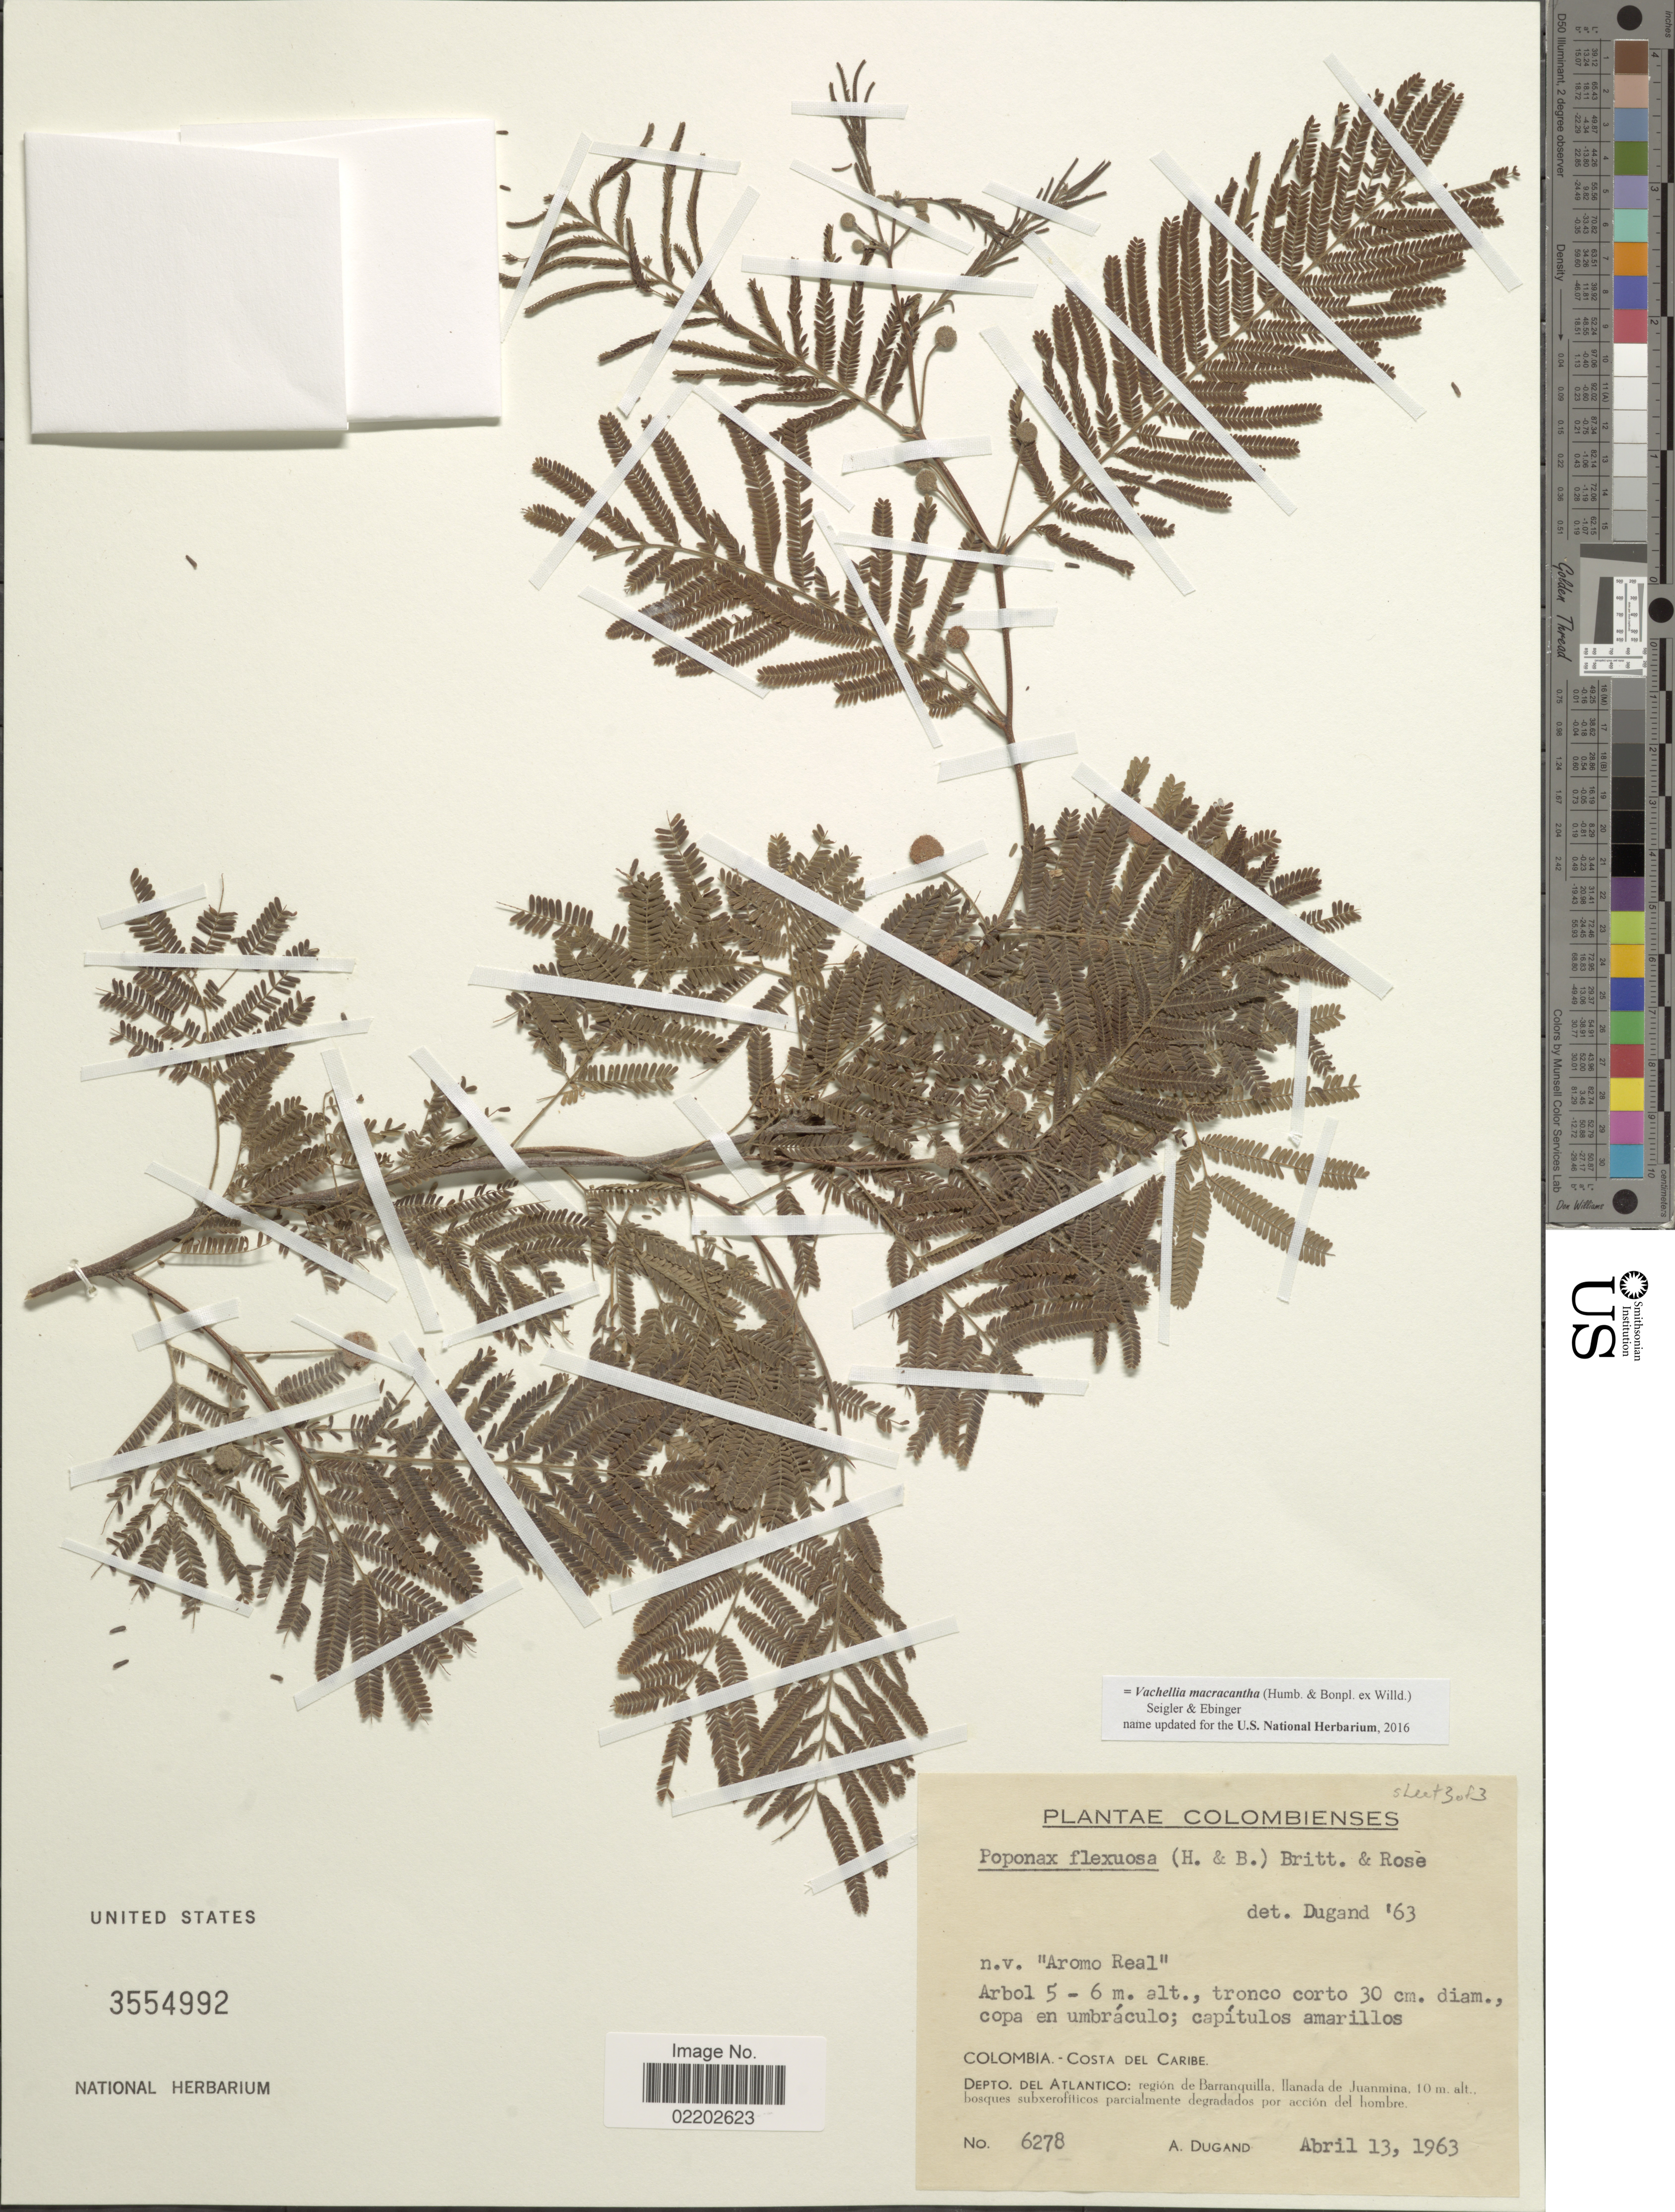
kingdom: Plantae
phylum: Tracheophyta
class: Magnoliopsida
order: Fabales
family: Fabaceae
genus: Vachellia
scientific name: Vachellia macracantha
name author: (Humb. & Bonpl. ex Willd.) Seigler & Ebinger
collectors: A. Dugand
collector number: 6278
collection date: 1963-04-13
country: Colombia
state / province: Atlántico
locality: Depto. del Atlantico: region de Barranquilla, llanada de Juanmina. Colombia -Costa del Caribe.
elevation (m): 10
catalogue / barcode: US 3554992